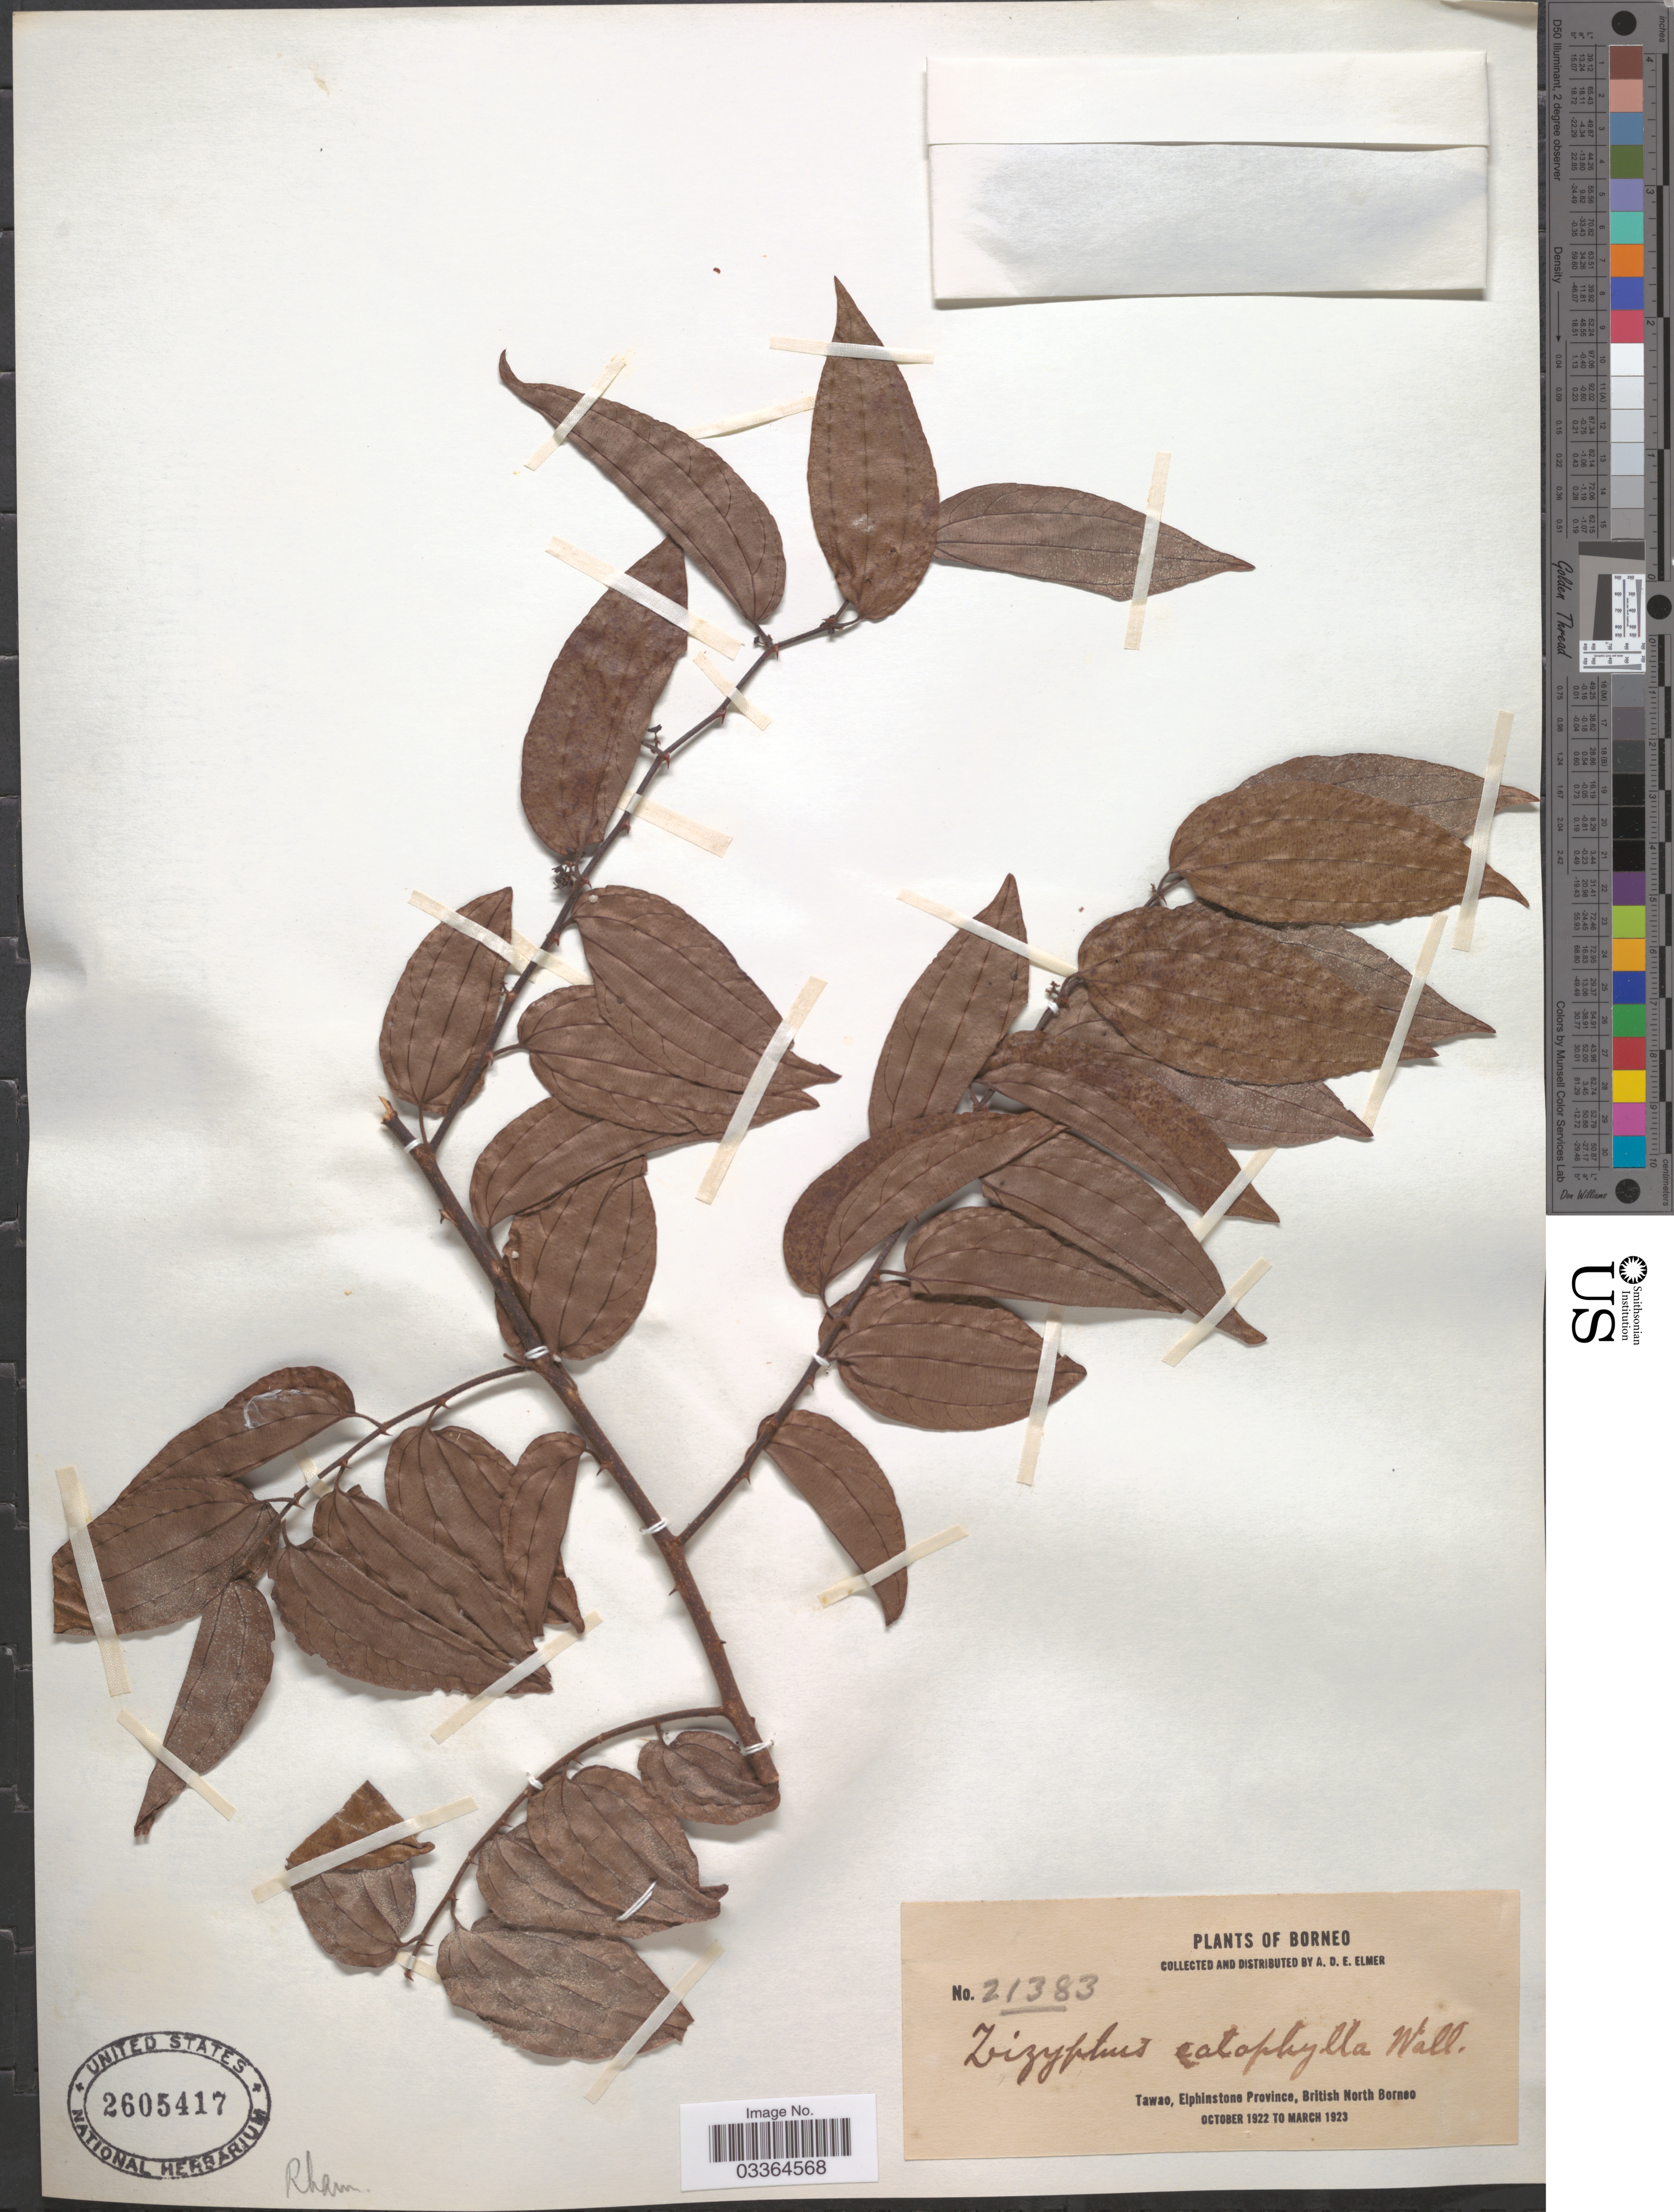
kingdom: Plantae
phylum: Tracheophyta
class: Magnoliopsida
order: Rosales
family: Rhamnaceae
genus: Ziziphus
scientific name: Ziziphus calophylla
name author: Wall.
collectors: A. D. E. Elmer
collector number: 21383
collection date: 1922-10/1923-03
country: Malaysia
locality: Borneo. Tawao, Elphinstone Province.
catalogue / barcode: US 2605417